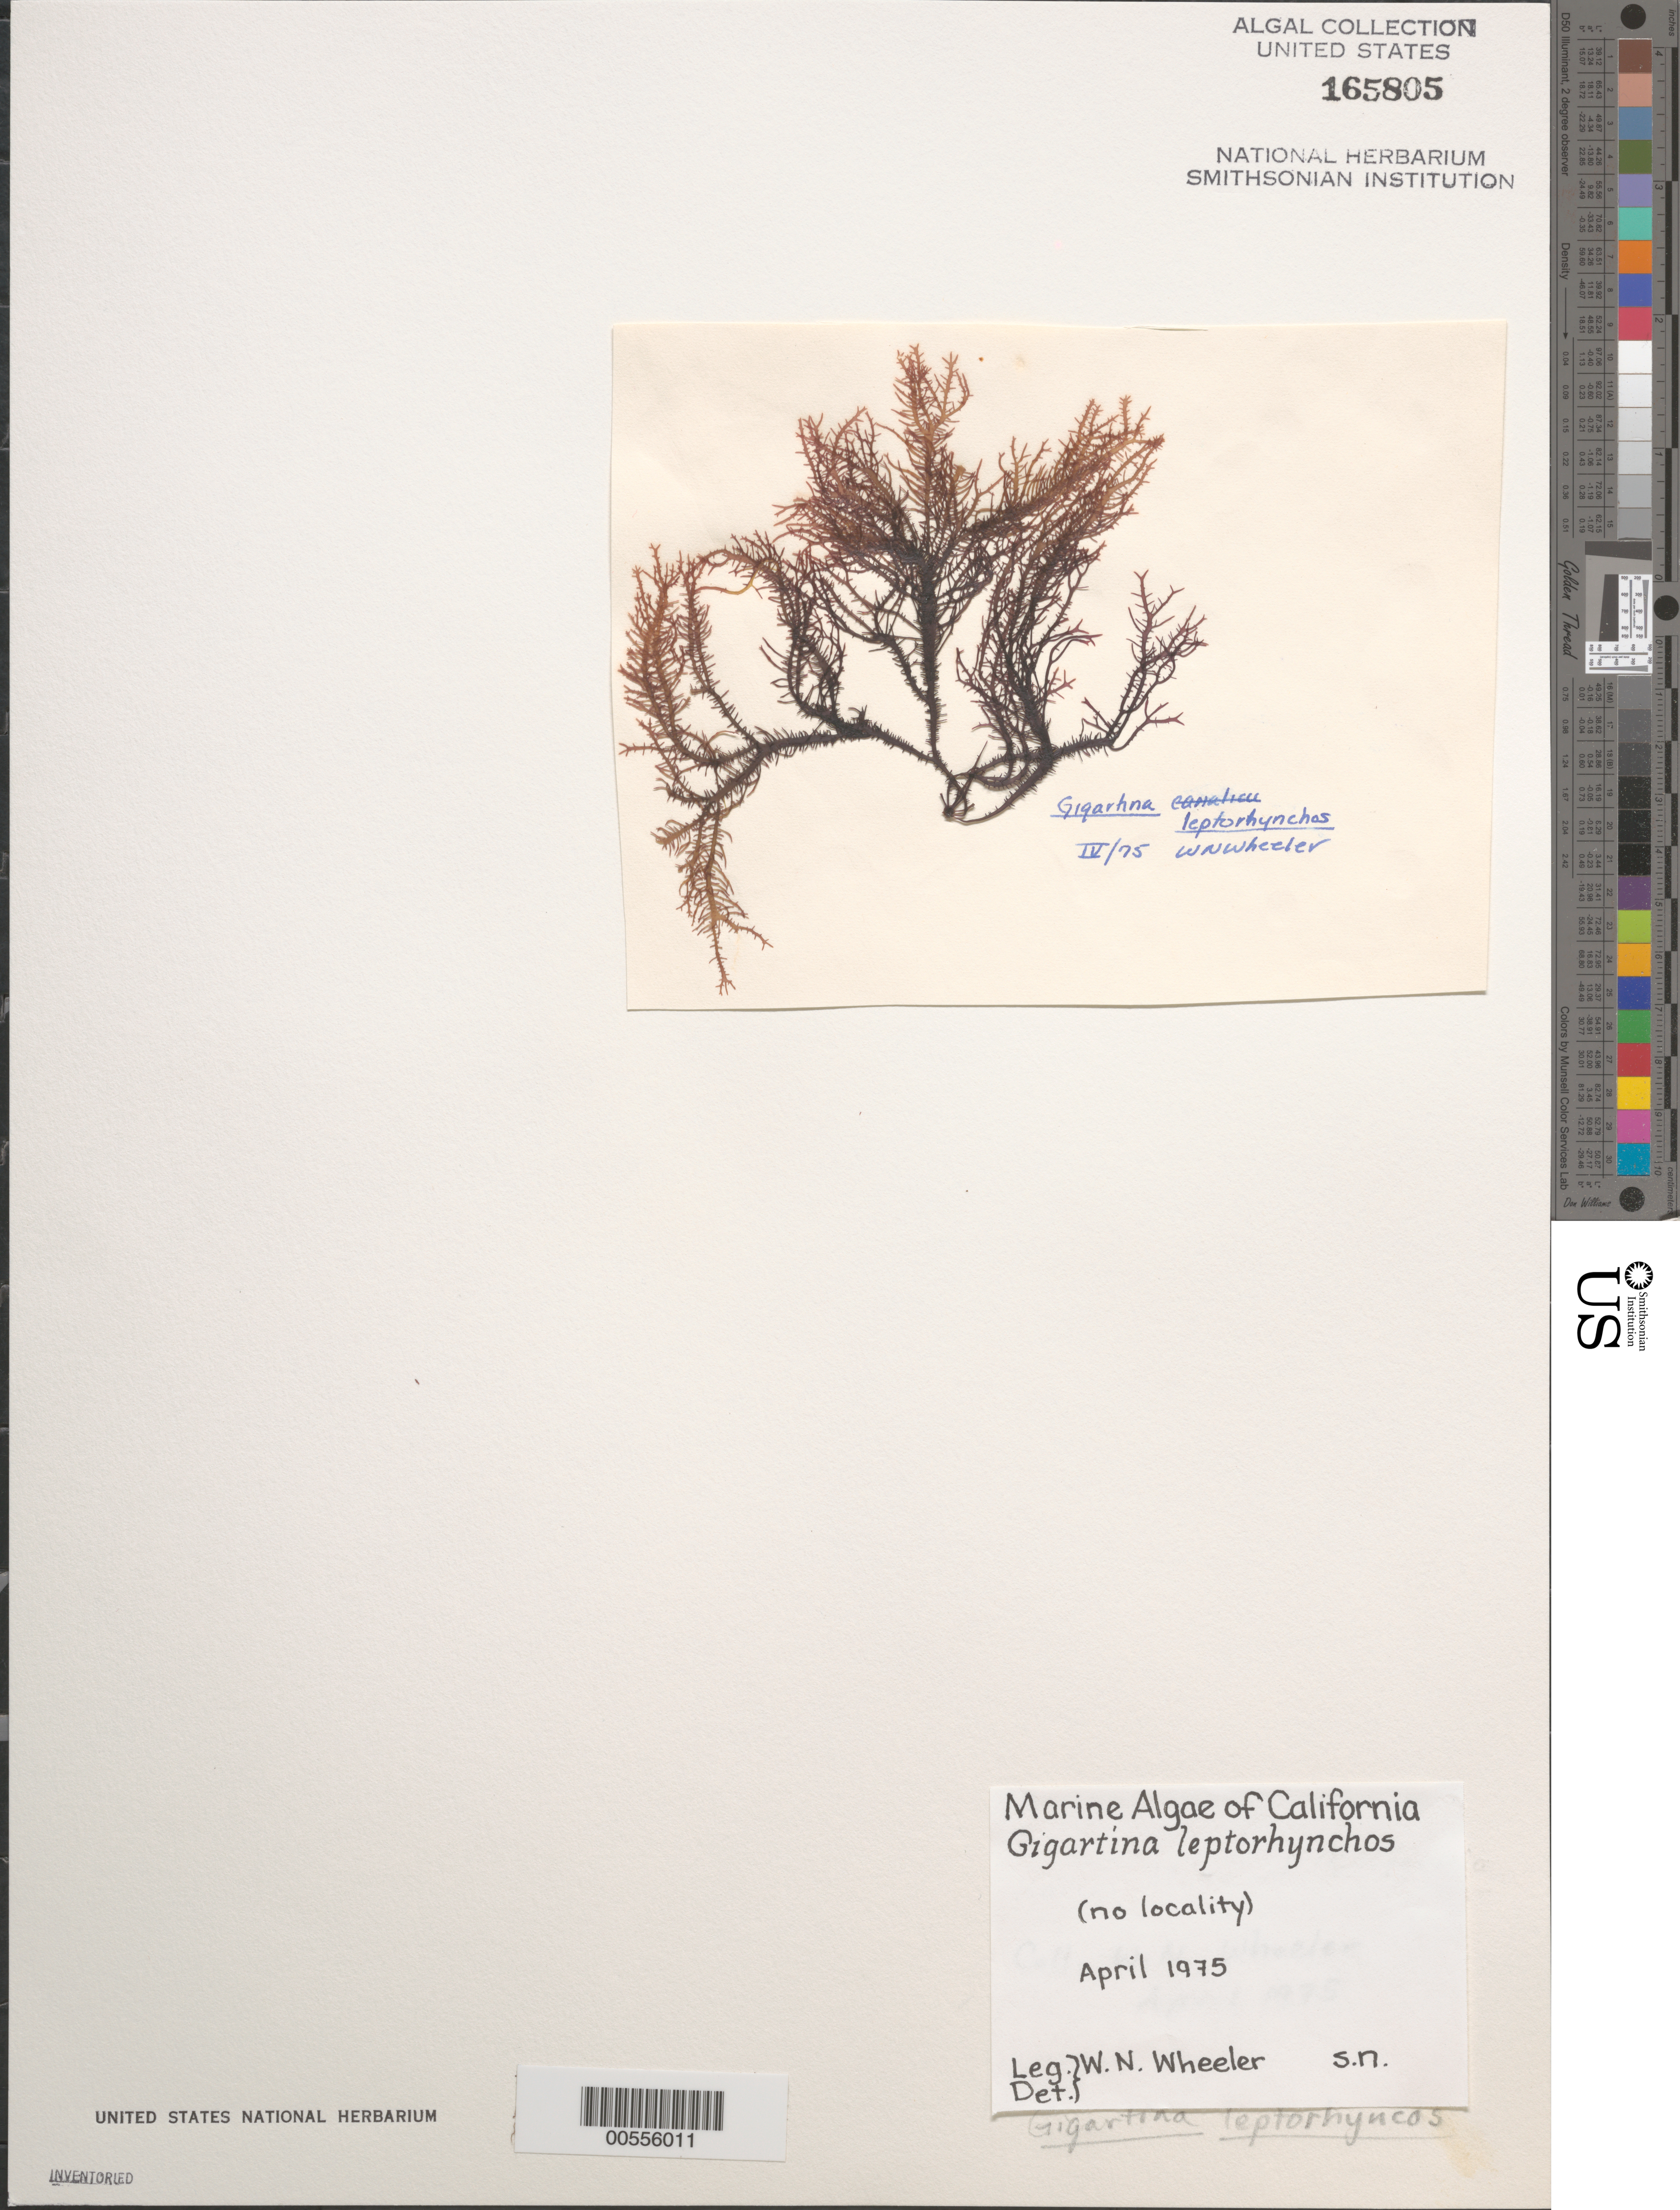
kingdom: Plantae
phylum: Rhodophyta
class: Florideophyceae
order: Gigartinales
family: Gigartinaceae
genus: Mazzaella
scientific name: Mazzaella leptorhynchos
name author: (J. Agardh) Leister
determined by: Algae name updating Project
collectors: W. Wheeler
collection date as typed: Apr 1975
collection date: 1975-04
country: United States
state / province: California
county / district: San Diego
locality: False Bay, San Diego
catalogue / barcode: US 165805